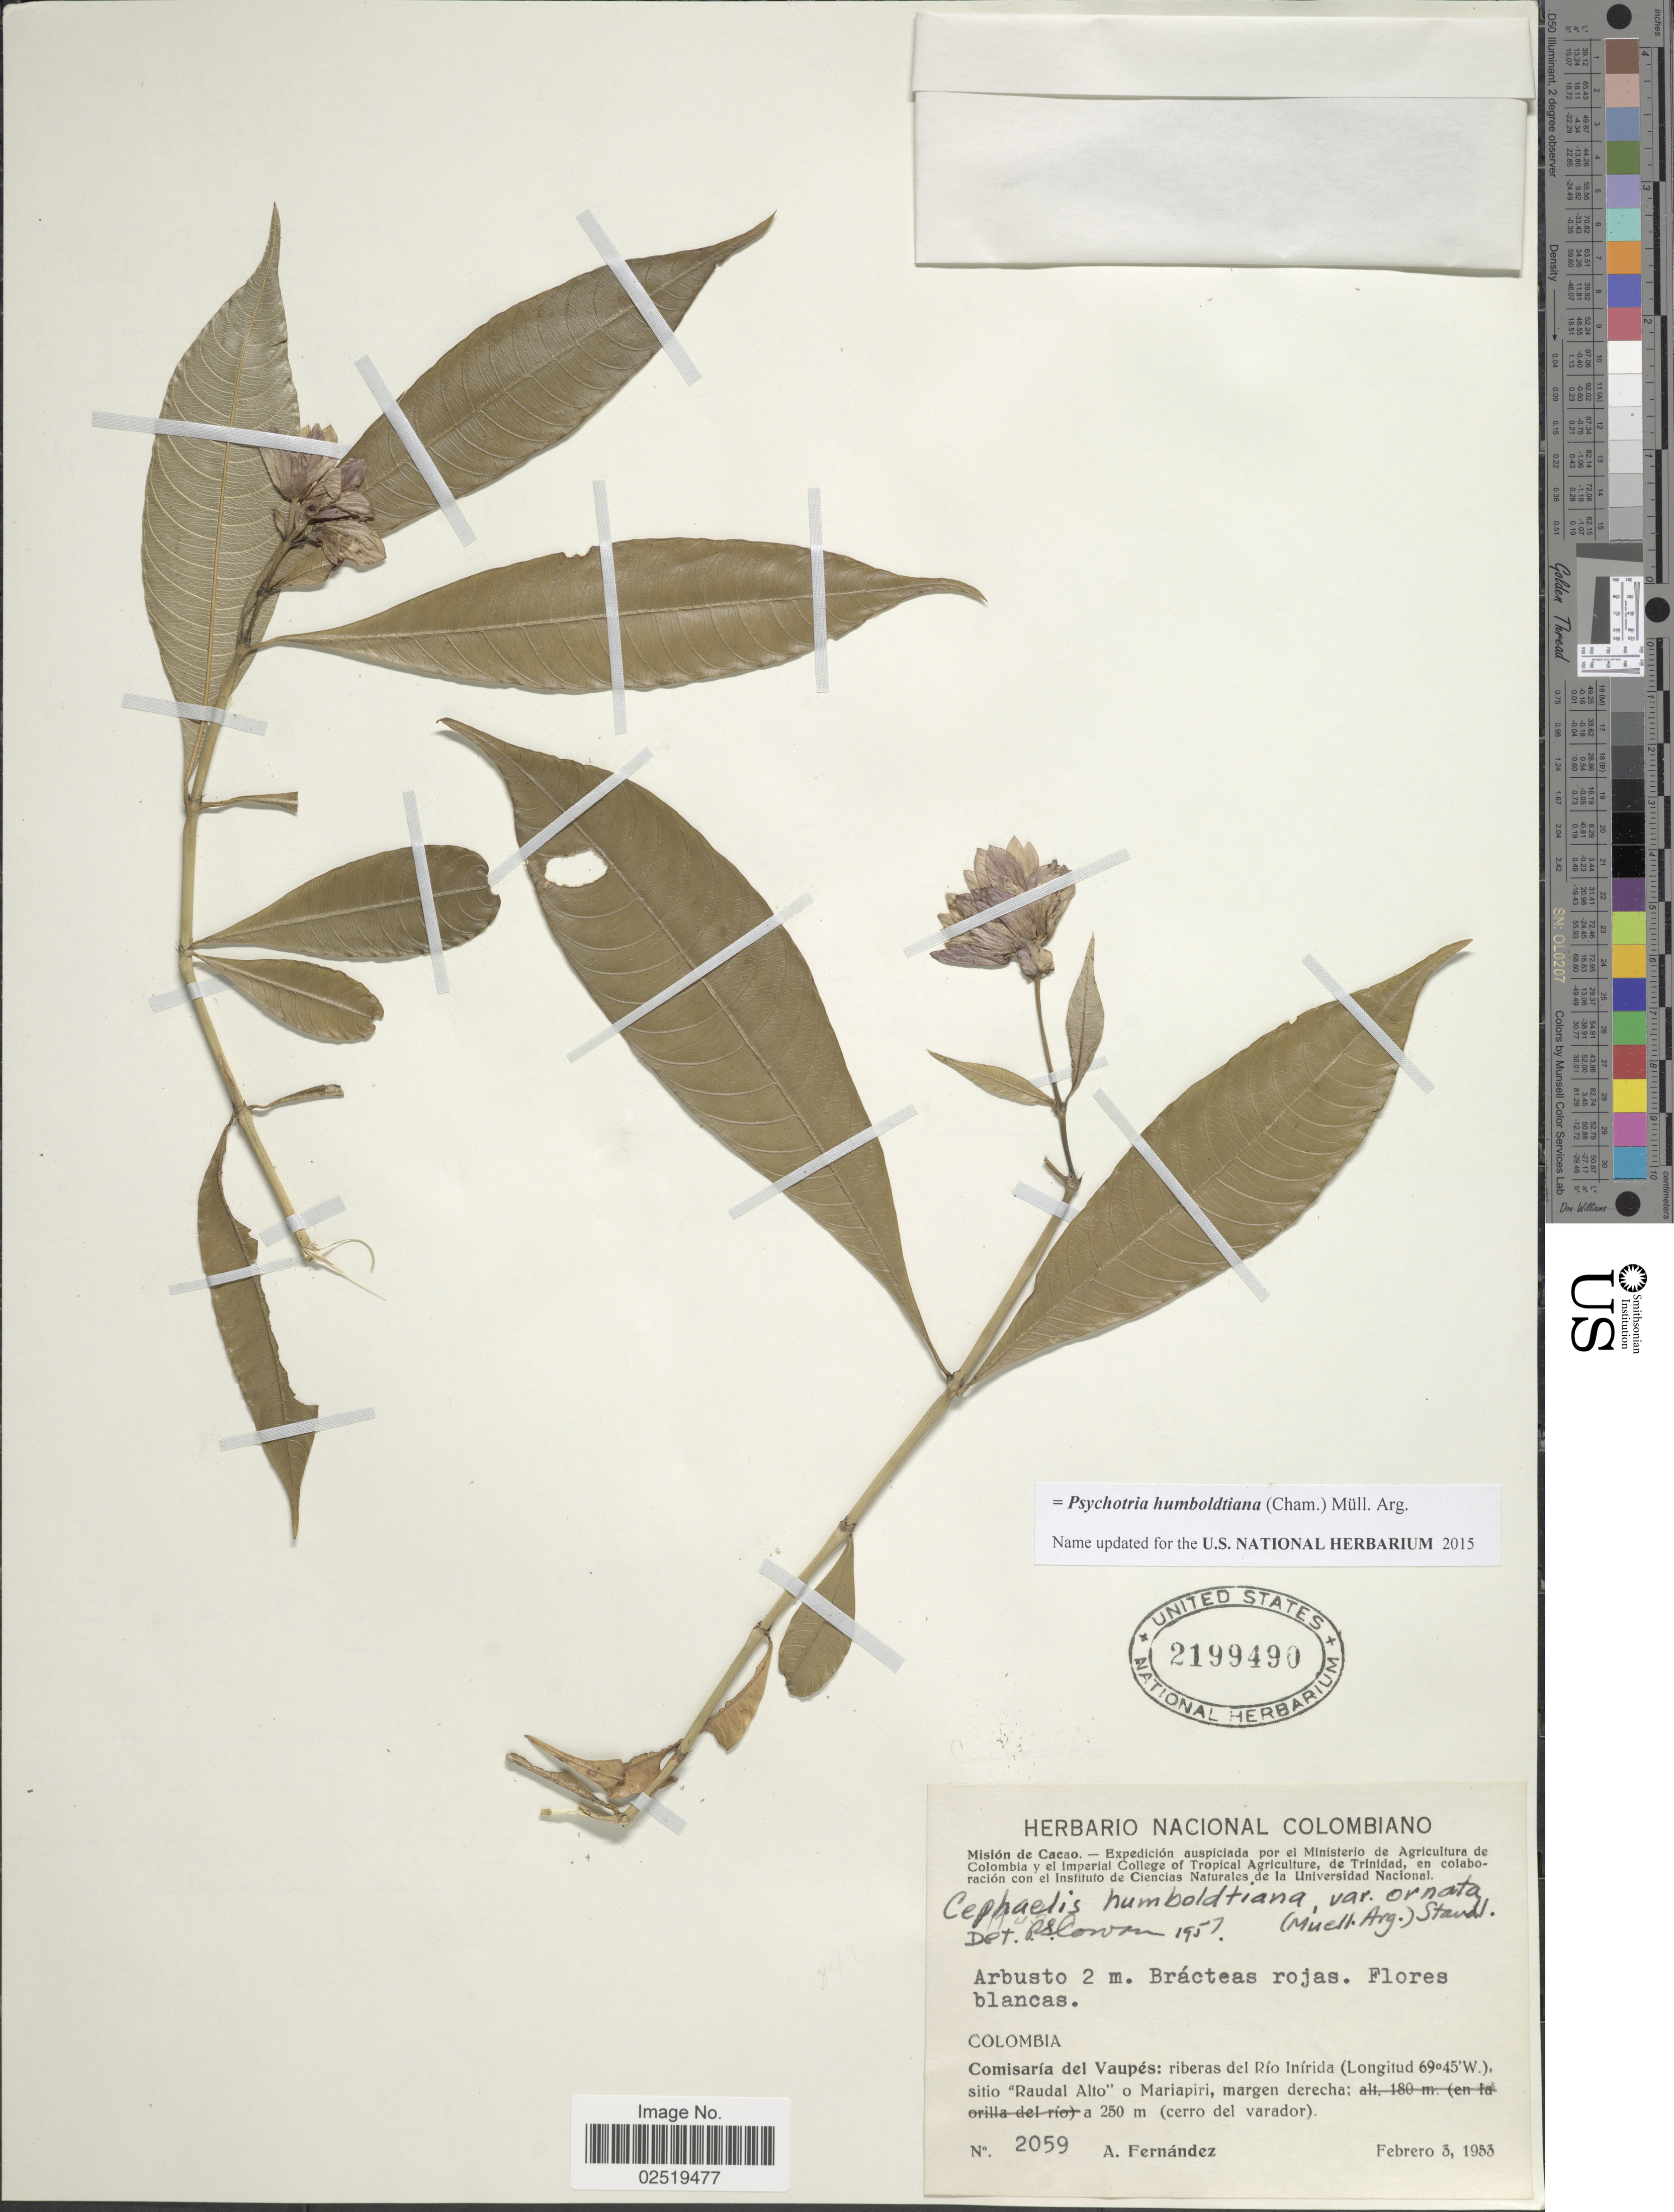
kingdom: Plantae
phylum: Tracheophyta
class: Magnoliopsida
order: Gentianales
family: Rubiaceae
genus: Psychotria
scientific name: Psychotria humboldtiana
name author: (Cham.) Müll. Arg.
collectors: A. Fernández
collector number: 2059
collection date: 1953-02-03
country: Colombia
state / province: Vaupés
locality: Comisaría del Vaupes: riberas del Rio Inirida, sitio "Raudal Alto"o Mariapiri, margen derecha (cerro del varador), [unsure placement] Cacao.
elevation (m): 250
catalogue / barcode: US 2199490